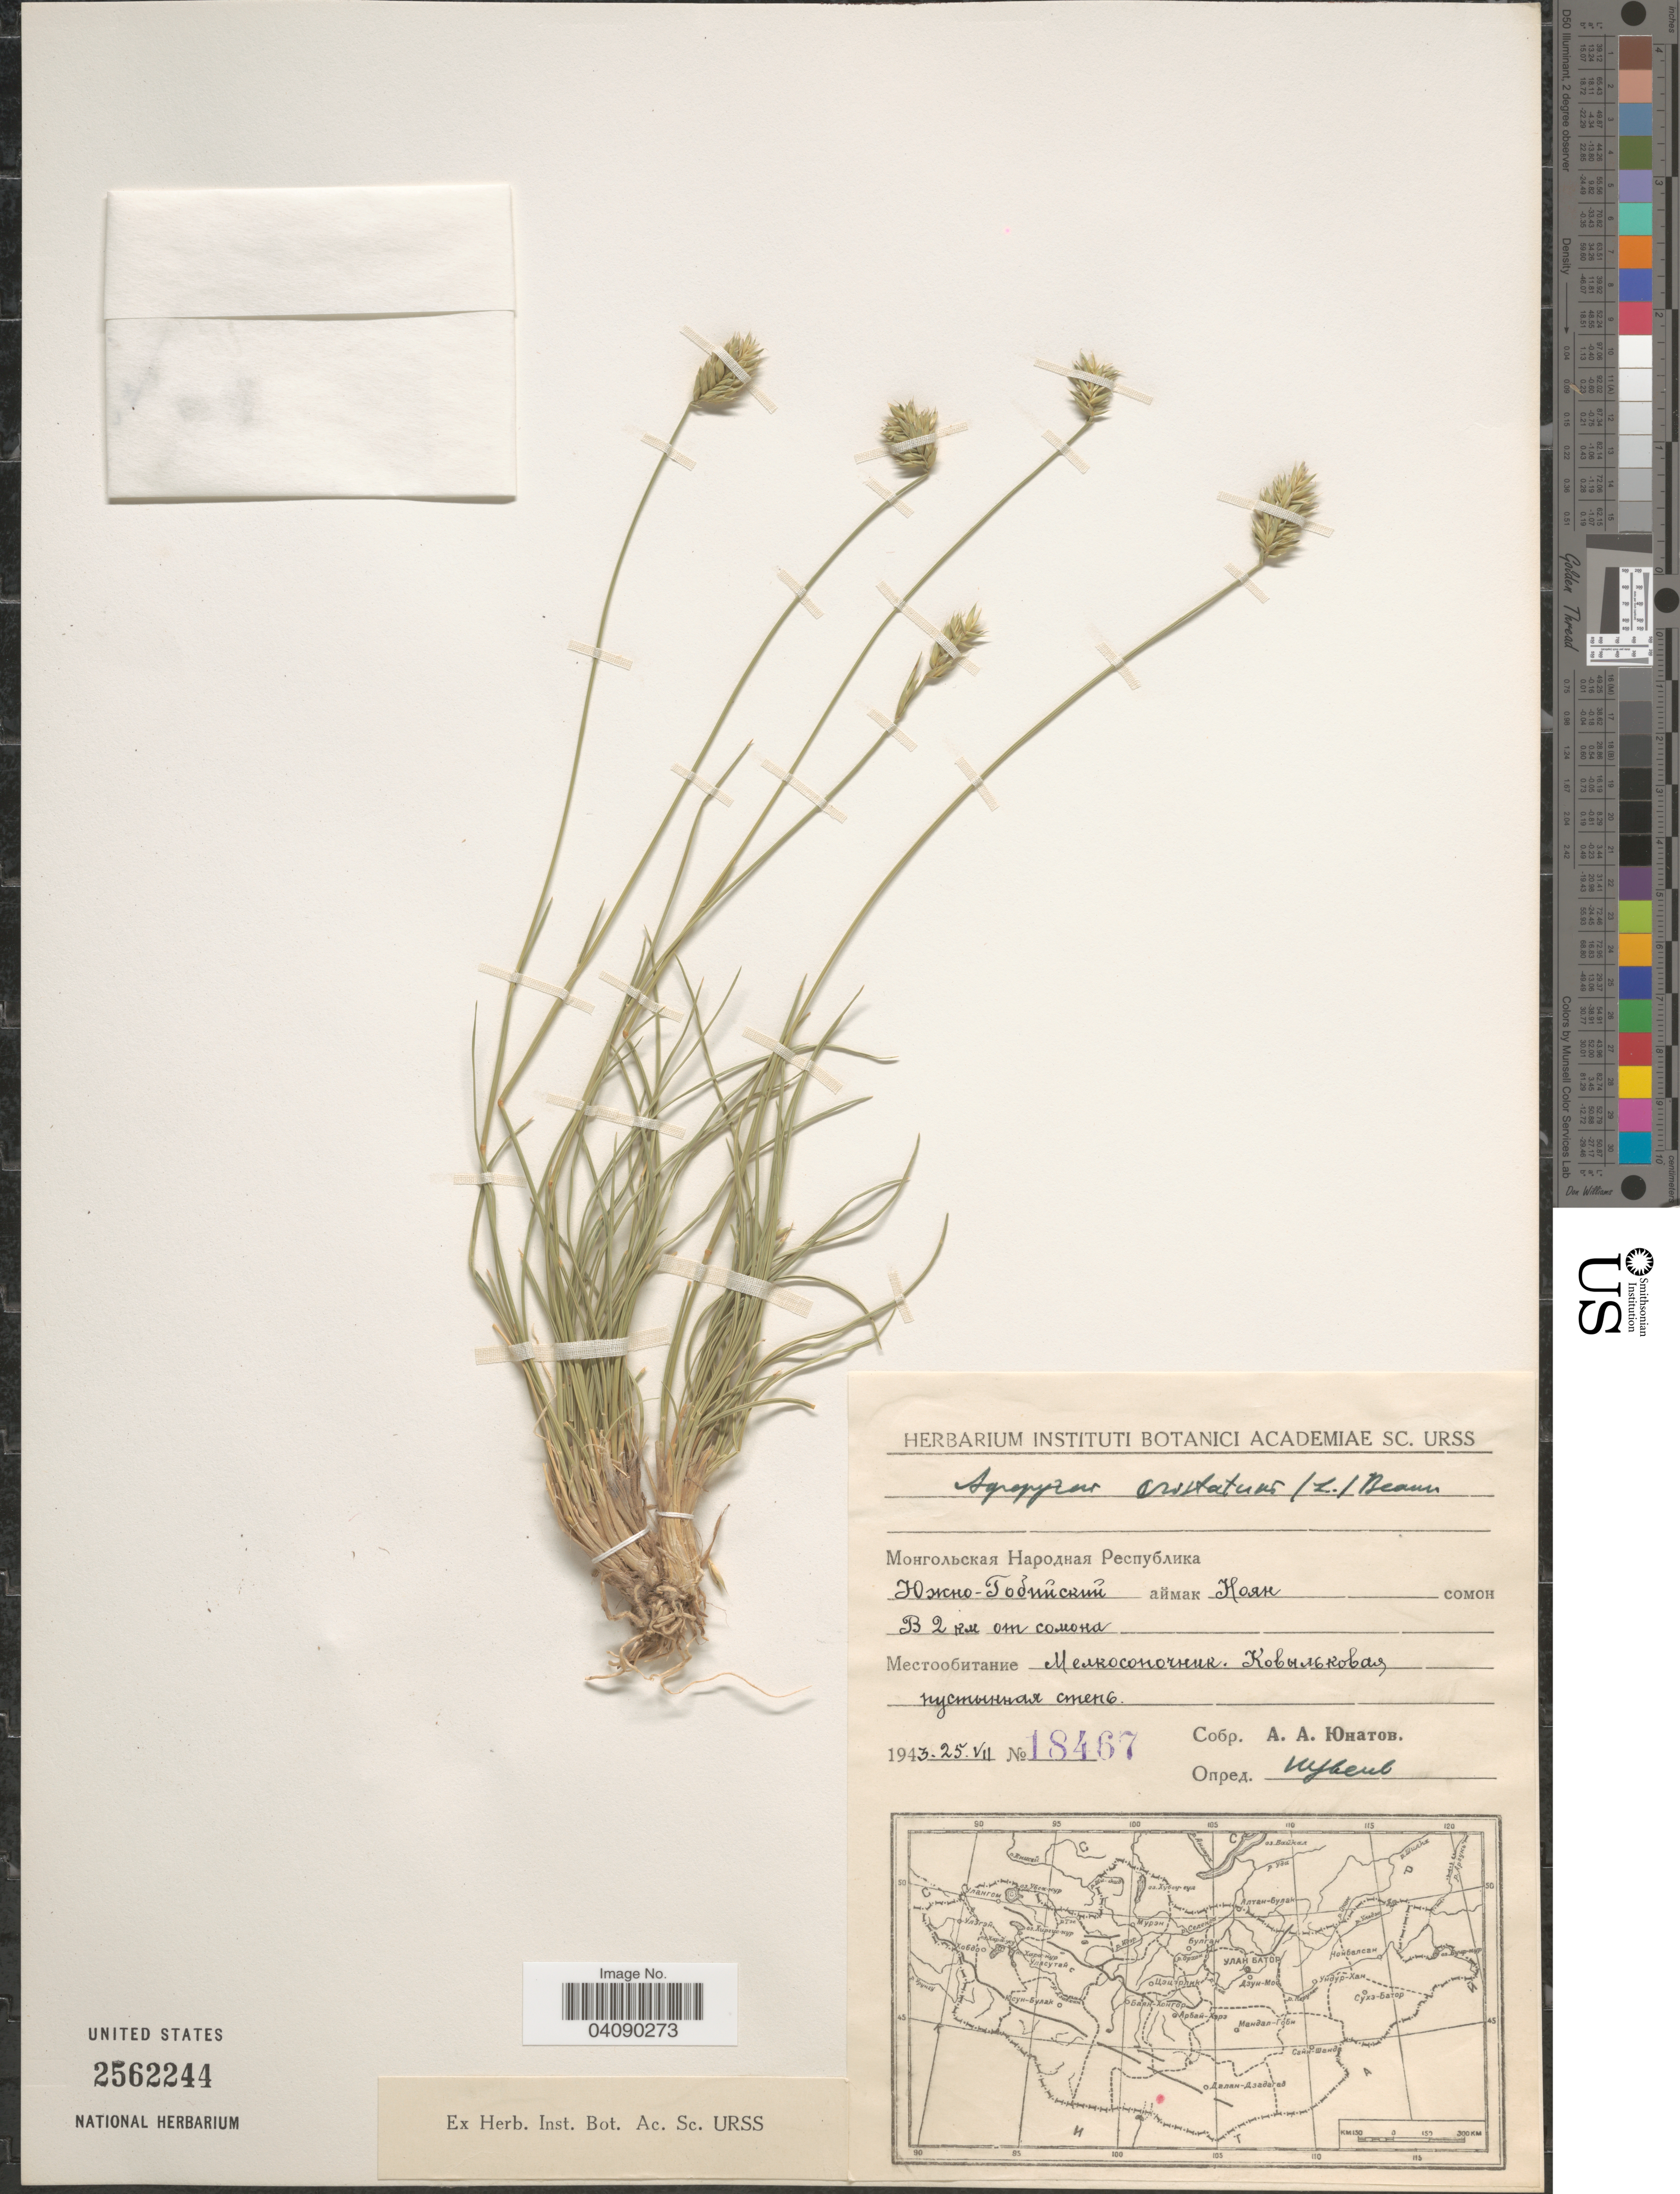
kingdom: Plantae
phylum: Tracheophyta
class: Liliopsida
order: Poales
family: Poaceae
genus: Agropyron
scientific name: Agropyron cristatum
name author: (L.) Gaertn.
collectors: A. Unatov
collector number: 18467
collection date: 1943-07-25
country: Mongolia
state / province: Omnogovi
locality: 2 km from Noyon District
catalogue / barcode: US 2562244